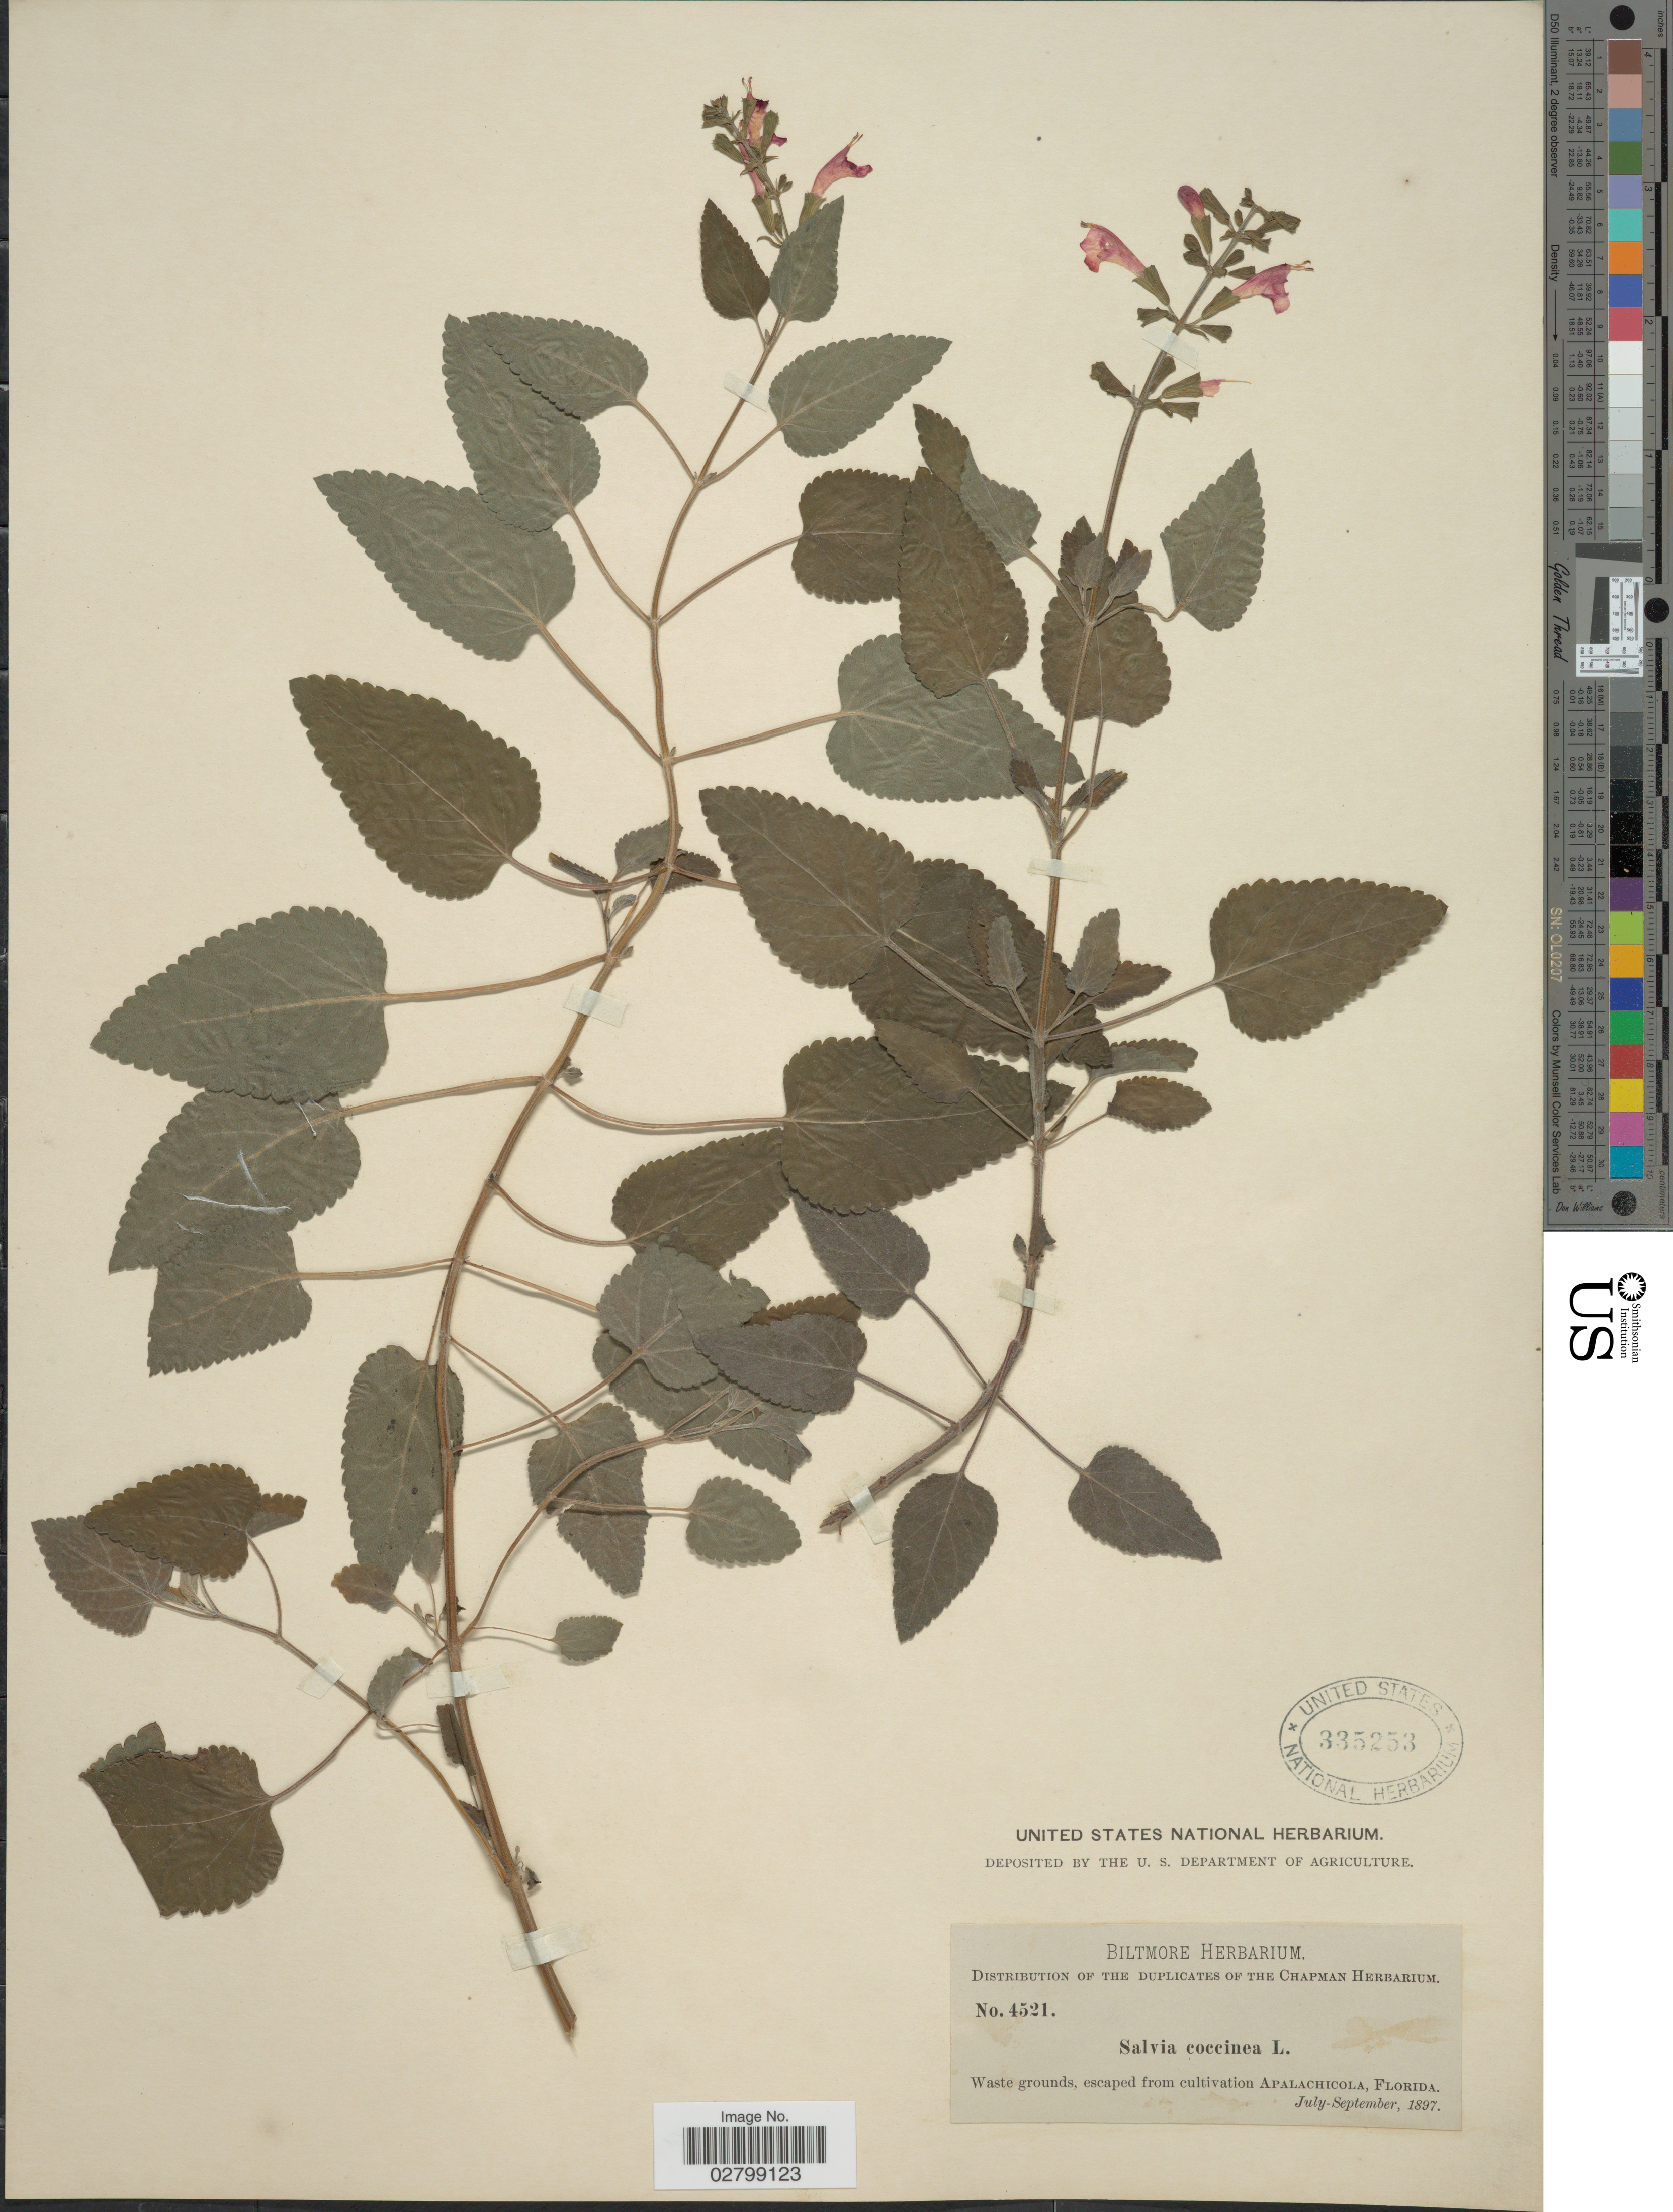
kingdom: Plantae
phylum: Tracheophyta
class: Magnoliopsida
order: Lamiales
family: Lamiaceae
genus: Salvia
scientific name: Salvia coccinea 'Naples Lavender'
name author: L. f. ex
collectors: ex herb. Biltmore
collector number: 4521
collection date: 1897-07/1897-09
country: United States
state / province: Florida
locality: Waste grounds, Apalachicola.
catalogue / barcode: US 335253